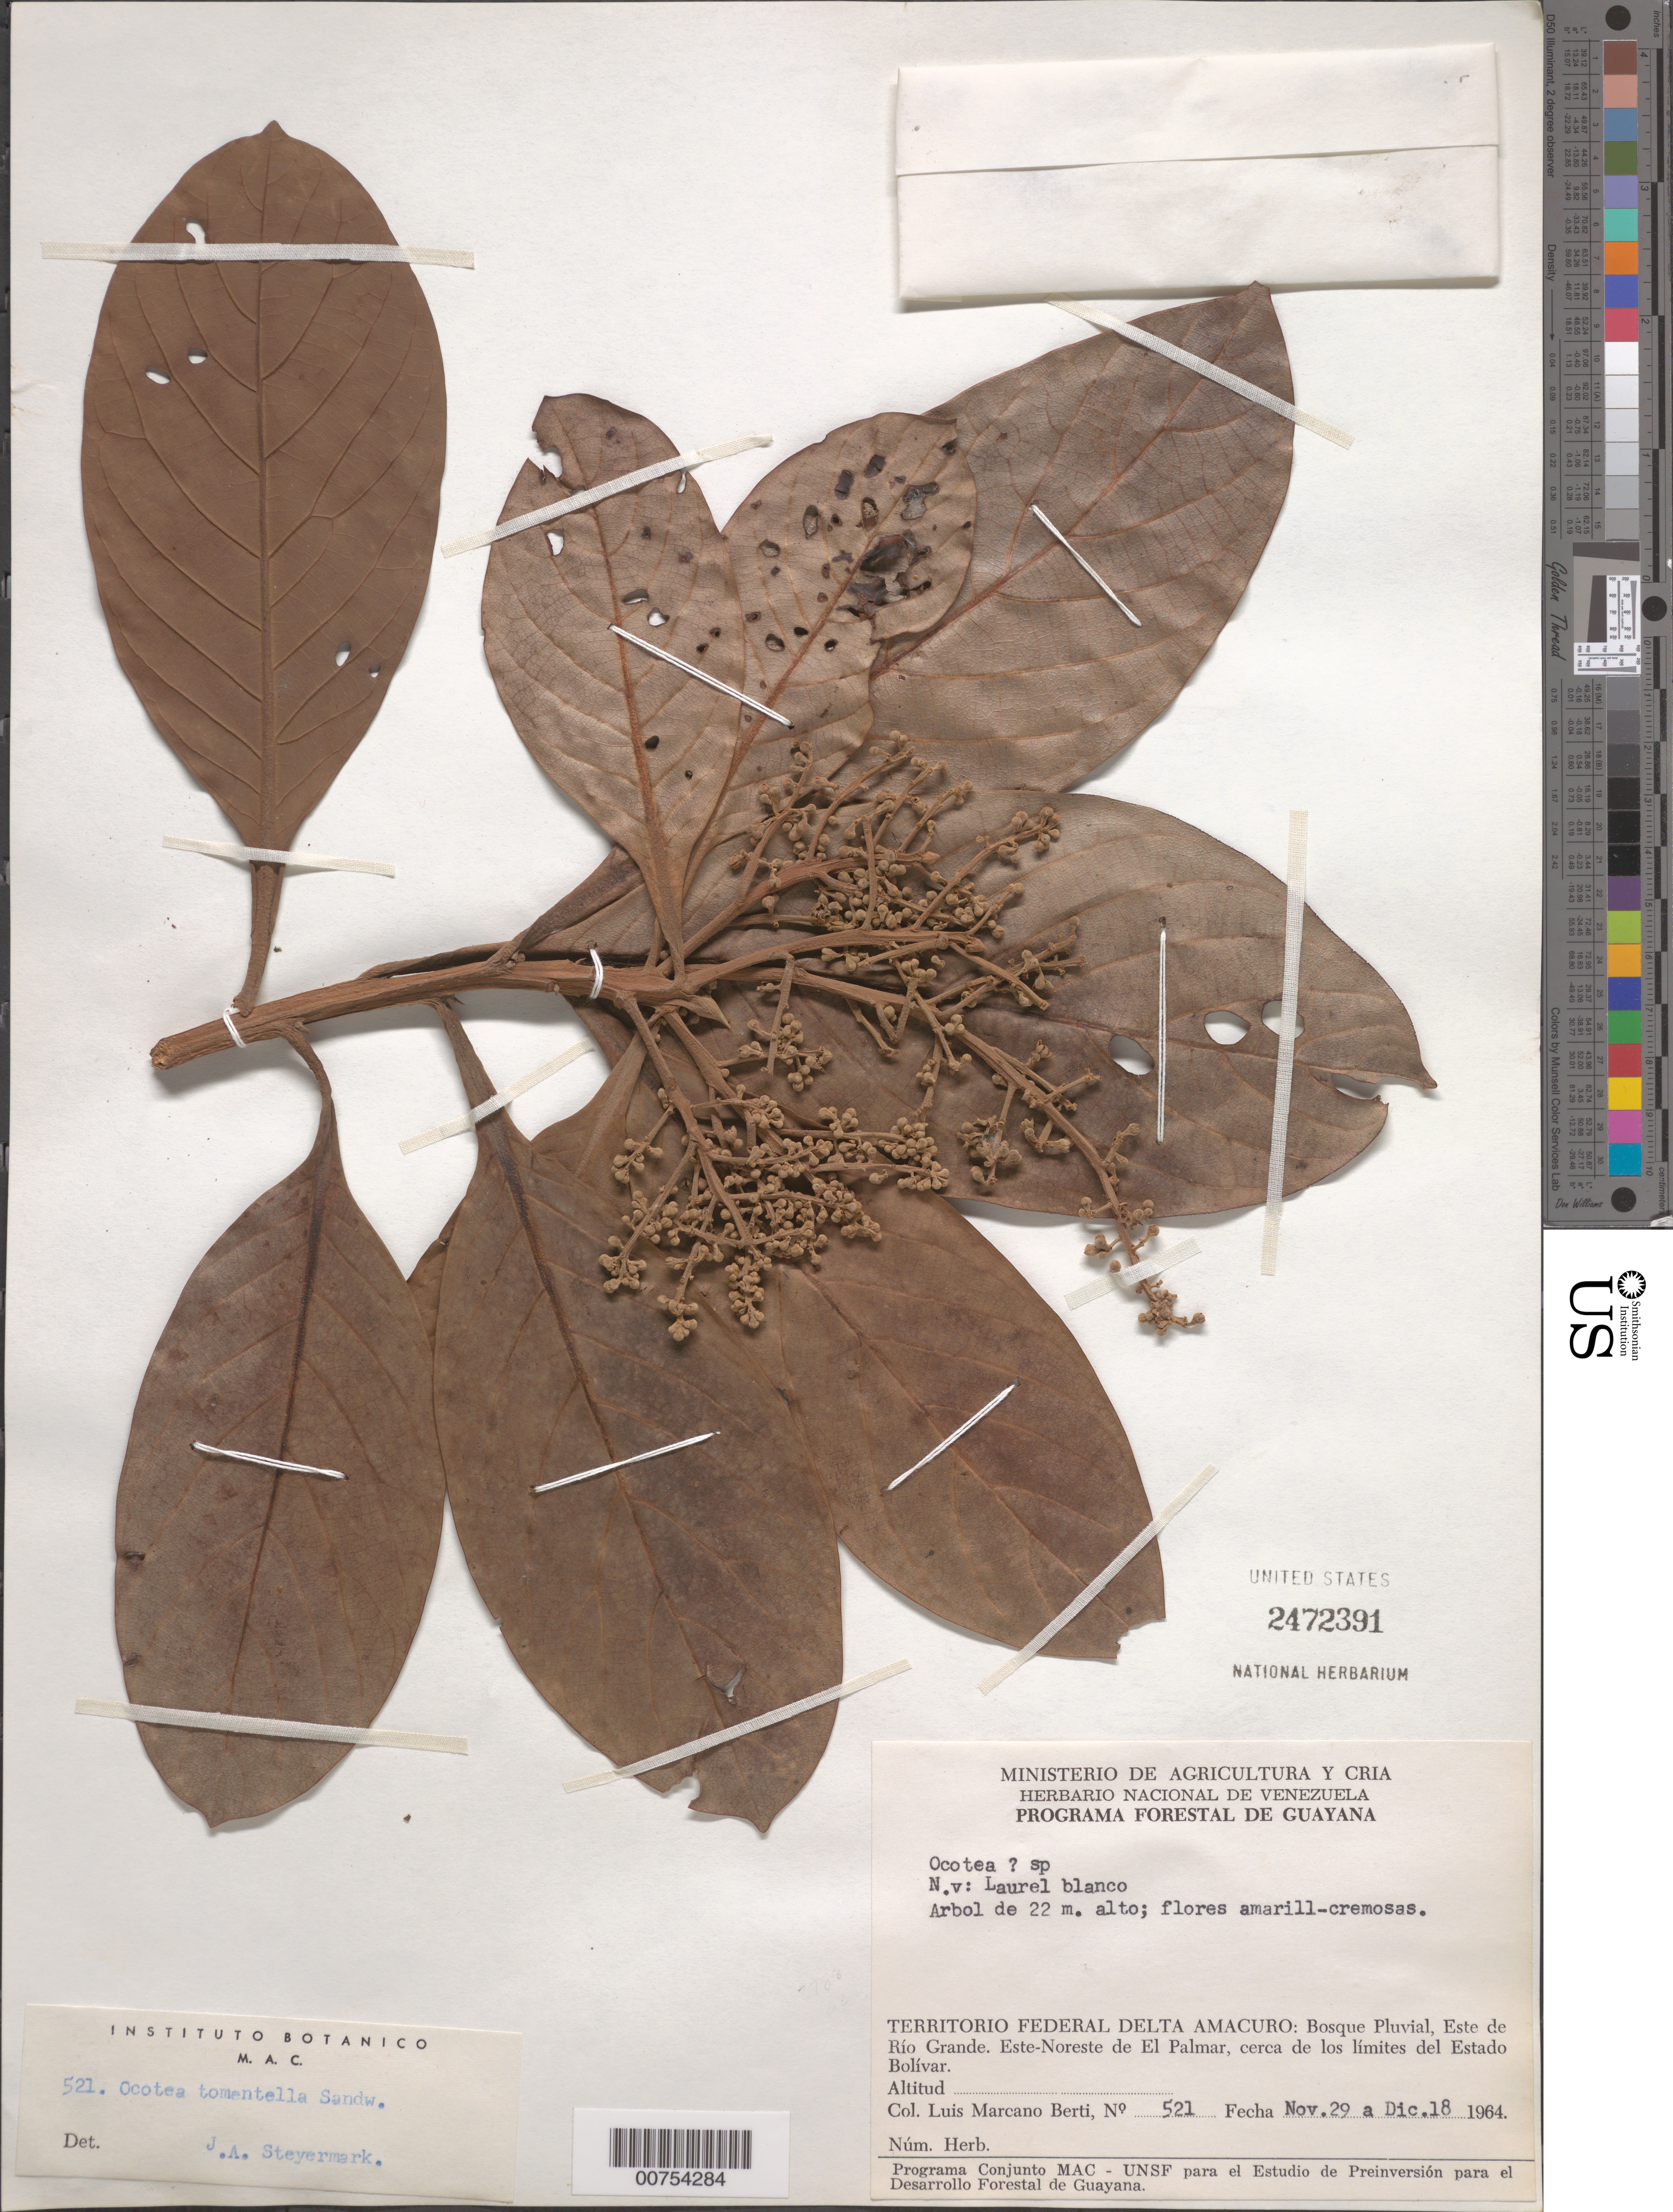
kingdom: Plantae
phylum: Tracheophyta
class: Magnoliopsida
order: Laurales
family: Lauraceae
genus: Ocotea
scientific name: Ocotea tomentella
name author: Sandwith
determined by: Steyermark, Julian A., (VEN)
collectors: L. Marcano-Berti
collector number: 521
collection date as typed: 29-Nov-64 to 18-Dec-64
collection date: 1964-11-29/1964-12-18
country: Venezuela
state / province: Delta Amacuro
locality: Este de Río Grande, ENE de El Palmar, cerca de los limites del Estado Bolívar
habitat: Bosque pluvial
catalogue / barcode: US 2472391